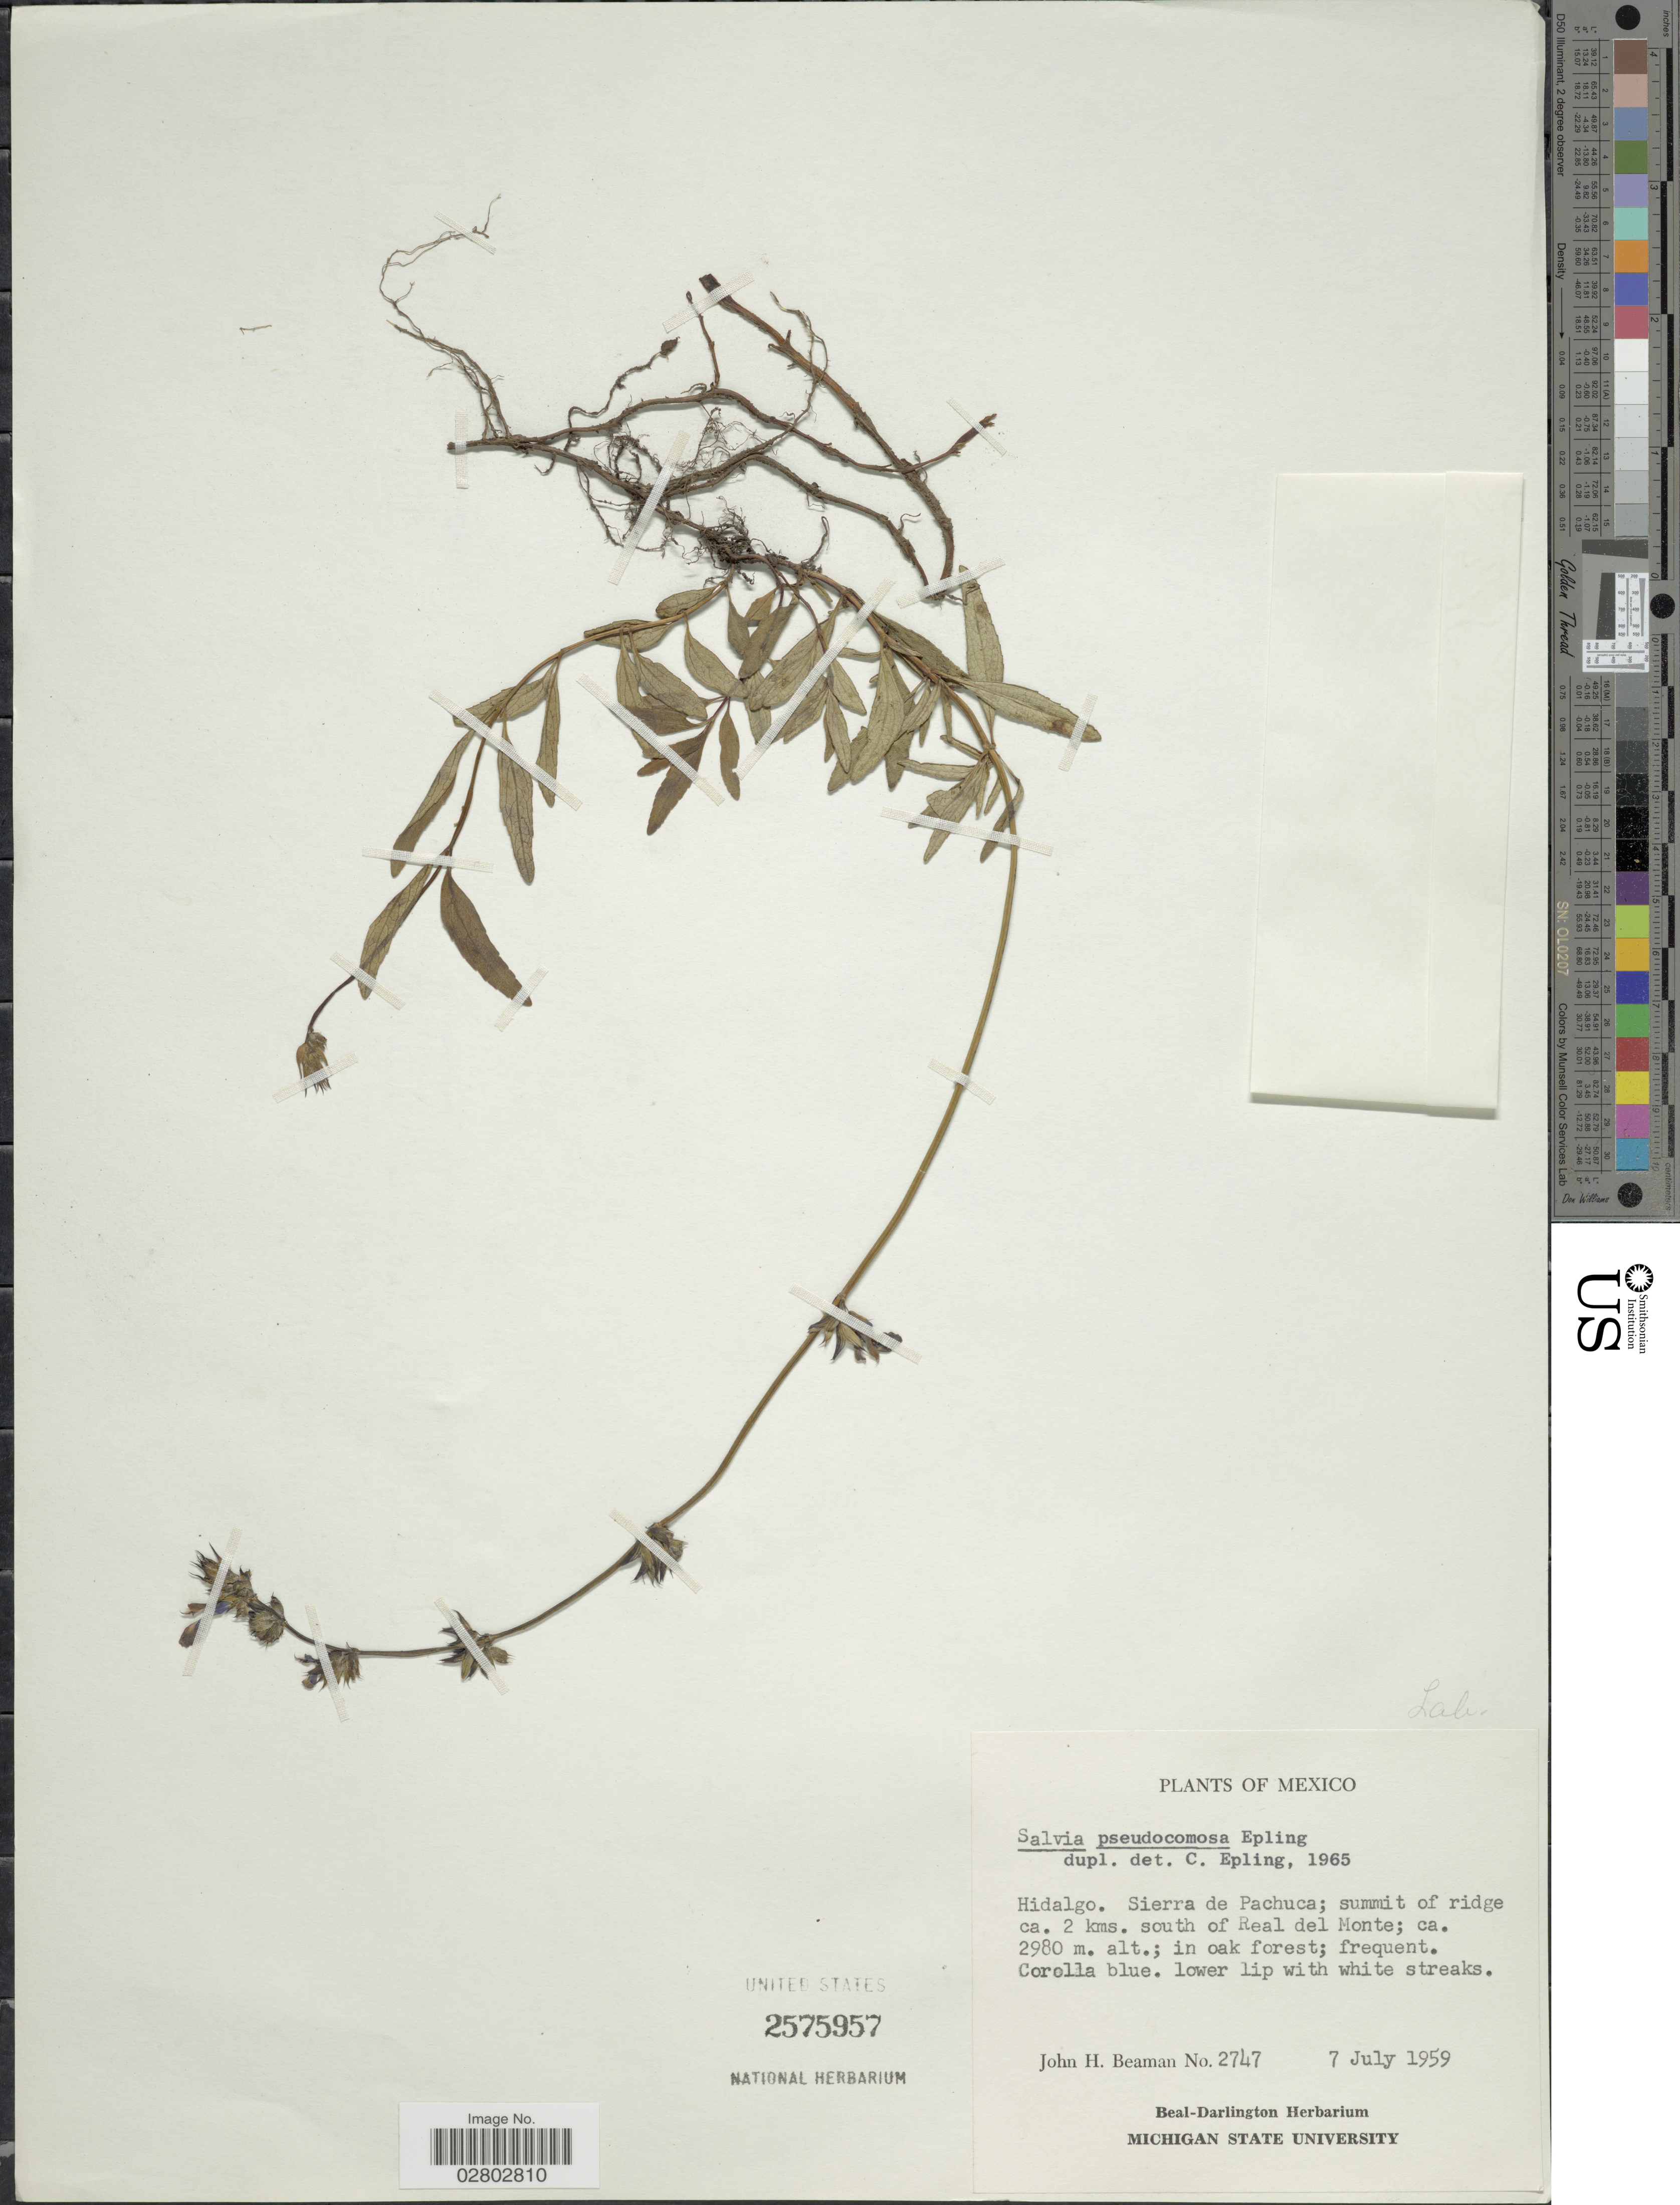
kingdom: Plantae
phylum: Tracheophyta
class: Magnoliopsida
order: Lamiales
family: Lamiaceae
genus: Salvia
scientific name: Salvia pseudocomosa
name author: Epling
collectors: J. H. Beaman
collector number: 2747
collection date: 1959-07-07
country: Mexico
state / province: Hidalgo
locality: Hidalgo, Sierra de Pachuca; summit of ridge ca. 2 kms. south of Real del Monte.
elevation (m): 2980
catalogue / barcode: US 2575957